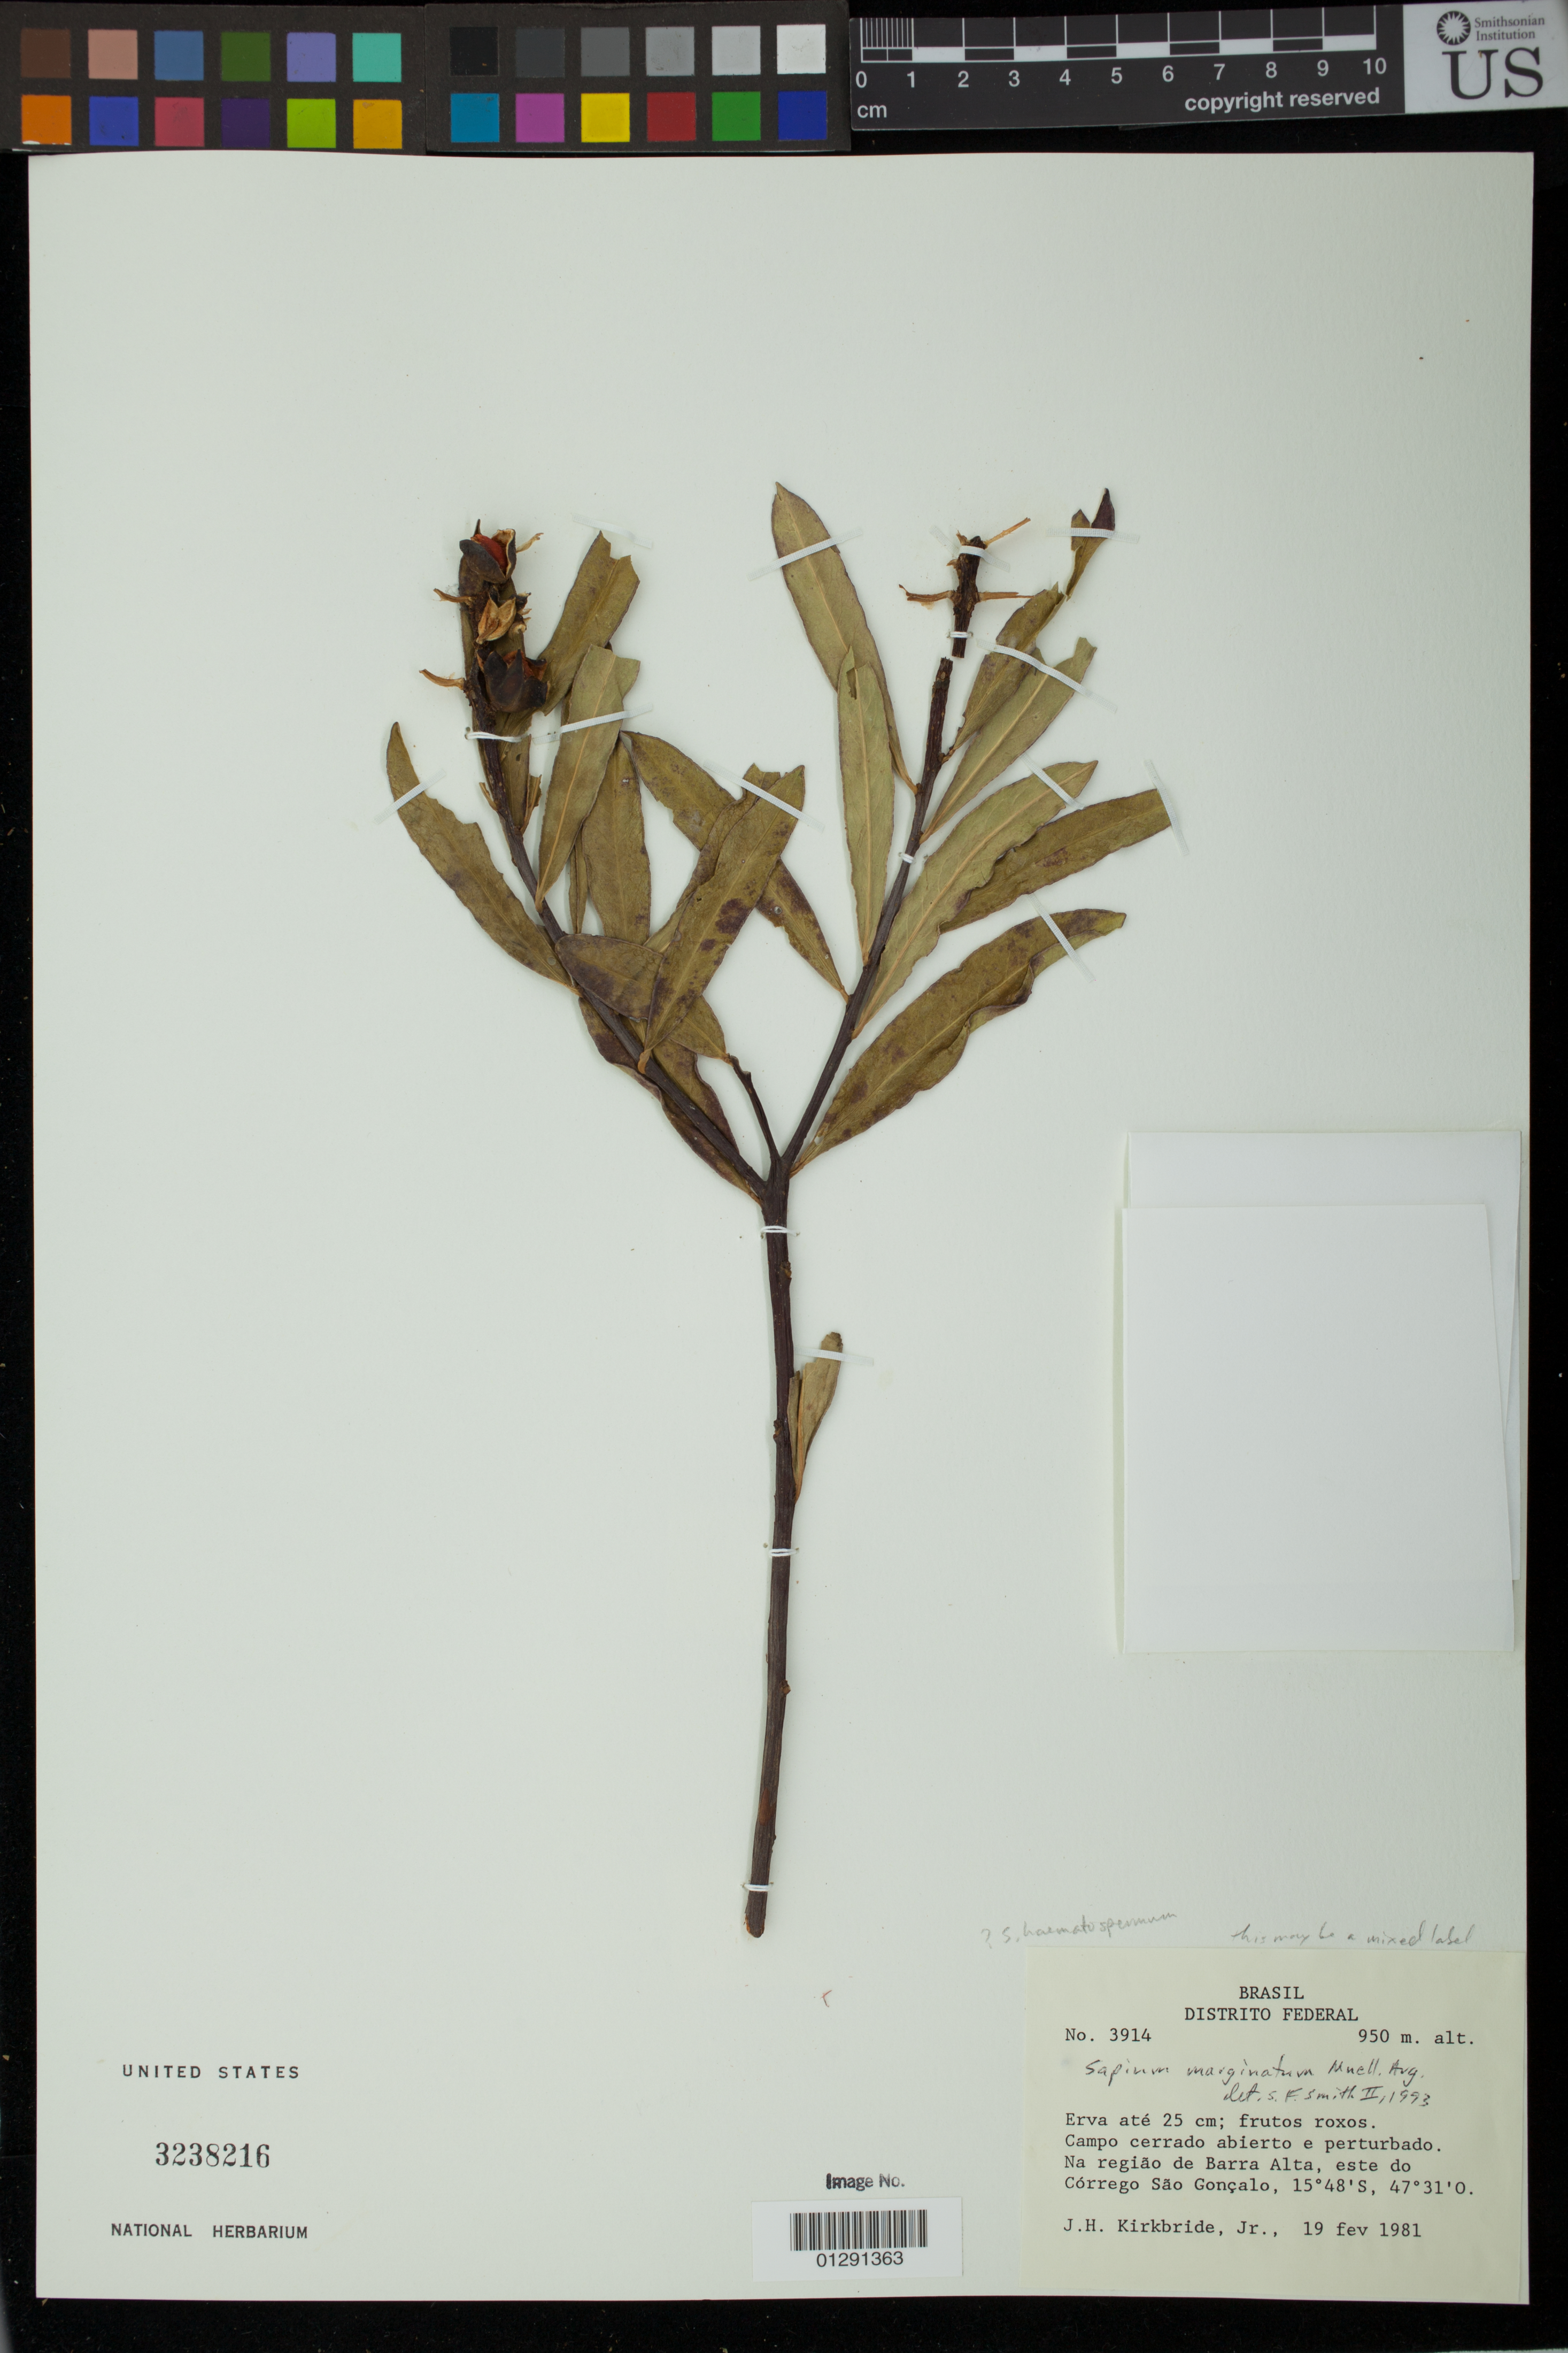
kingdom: Plantae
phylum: Tracheophyta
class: Magnoliopsida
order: Malpighiales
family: Euphorbiaceae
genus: Sapium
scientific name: Sapium haematospermum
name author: Müll. Arg.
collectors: J. H. Kirkbride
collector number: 3914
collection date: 1981-02-19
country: Brazil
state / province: Distrito Federal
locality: Distrito Federal: Na regiao de Barra Alta, este do Corrego Sao Goncalo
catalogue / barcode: US 3238216